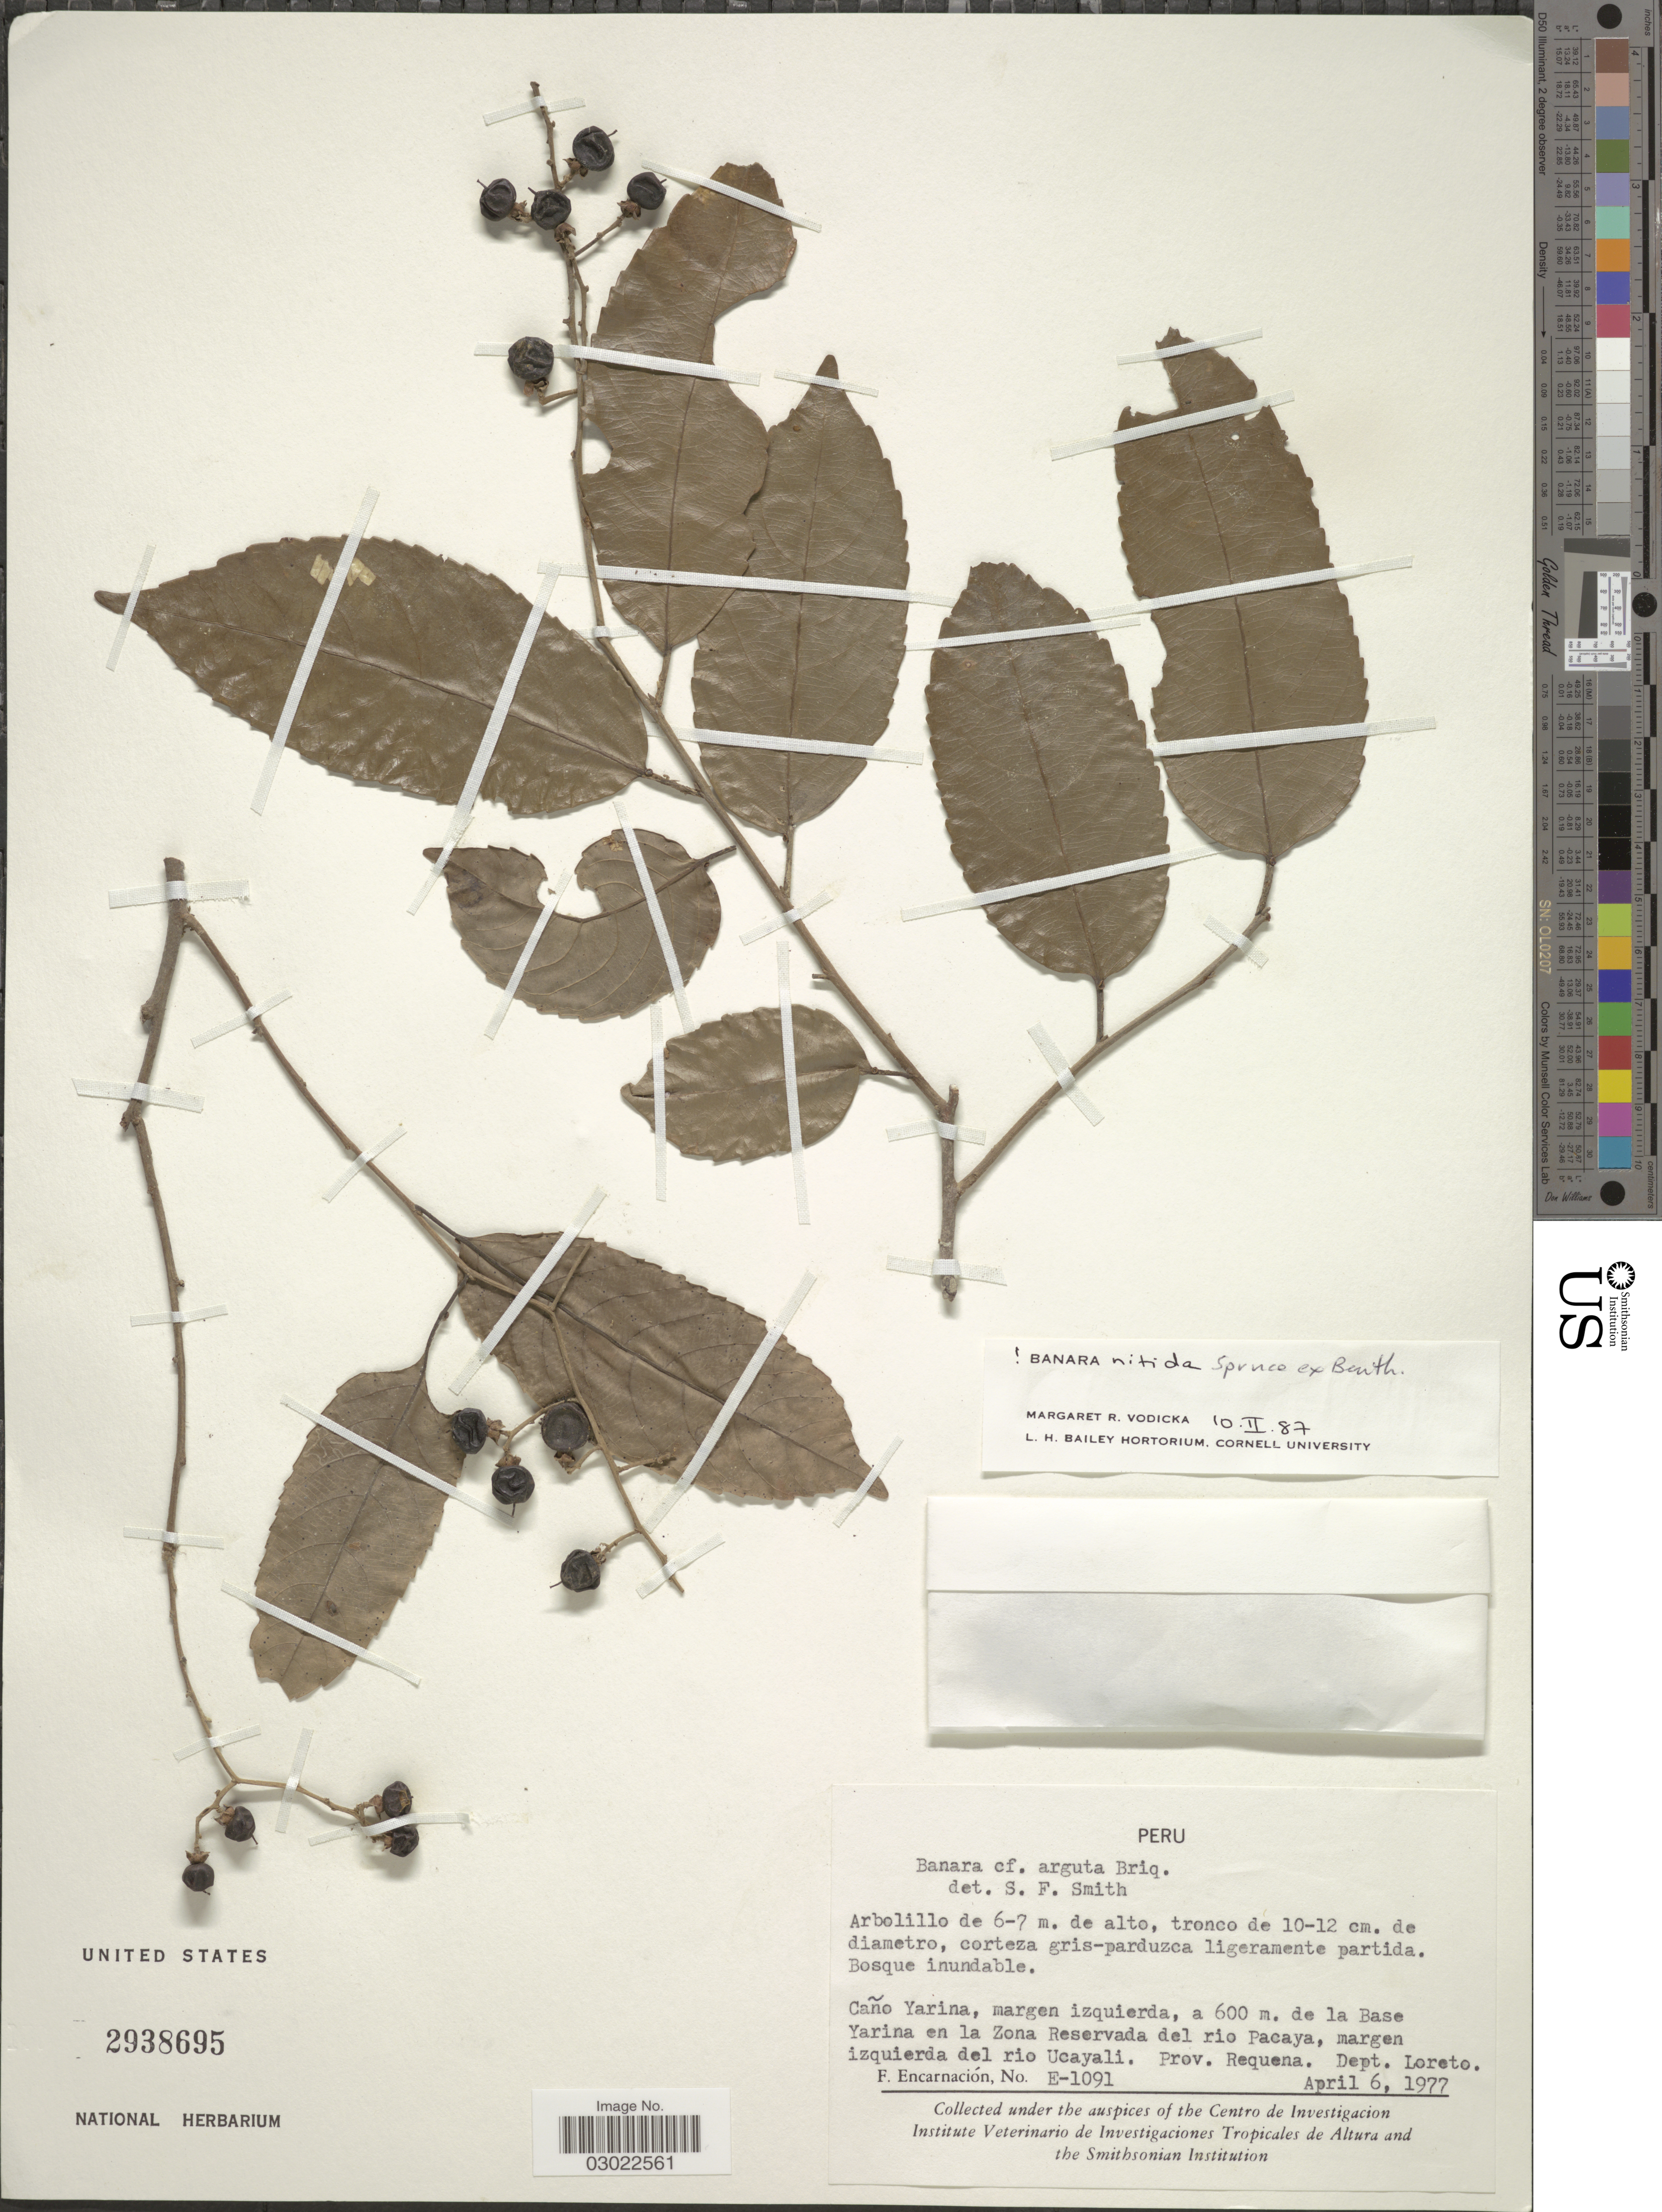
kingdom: Plantae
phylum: Tracheophyta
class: Magnoliopsida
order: Malpighiales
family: Salicaceae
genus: Banara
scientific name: Banara nitida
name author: Spruce ex Benth.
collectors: F. Encarnación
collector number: E-1091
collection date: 1977-04-06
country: Peru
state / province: Loreto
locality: Caño Yarina, margen izquierda, a 600 m. de la base Yarina en la Zona Reservada del rio Pacaya, margen izquierda del rio Ucayali. Prov. Requena. Dept. Loreto.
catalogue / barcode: US 2938695